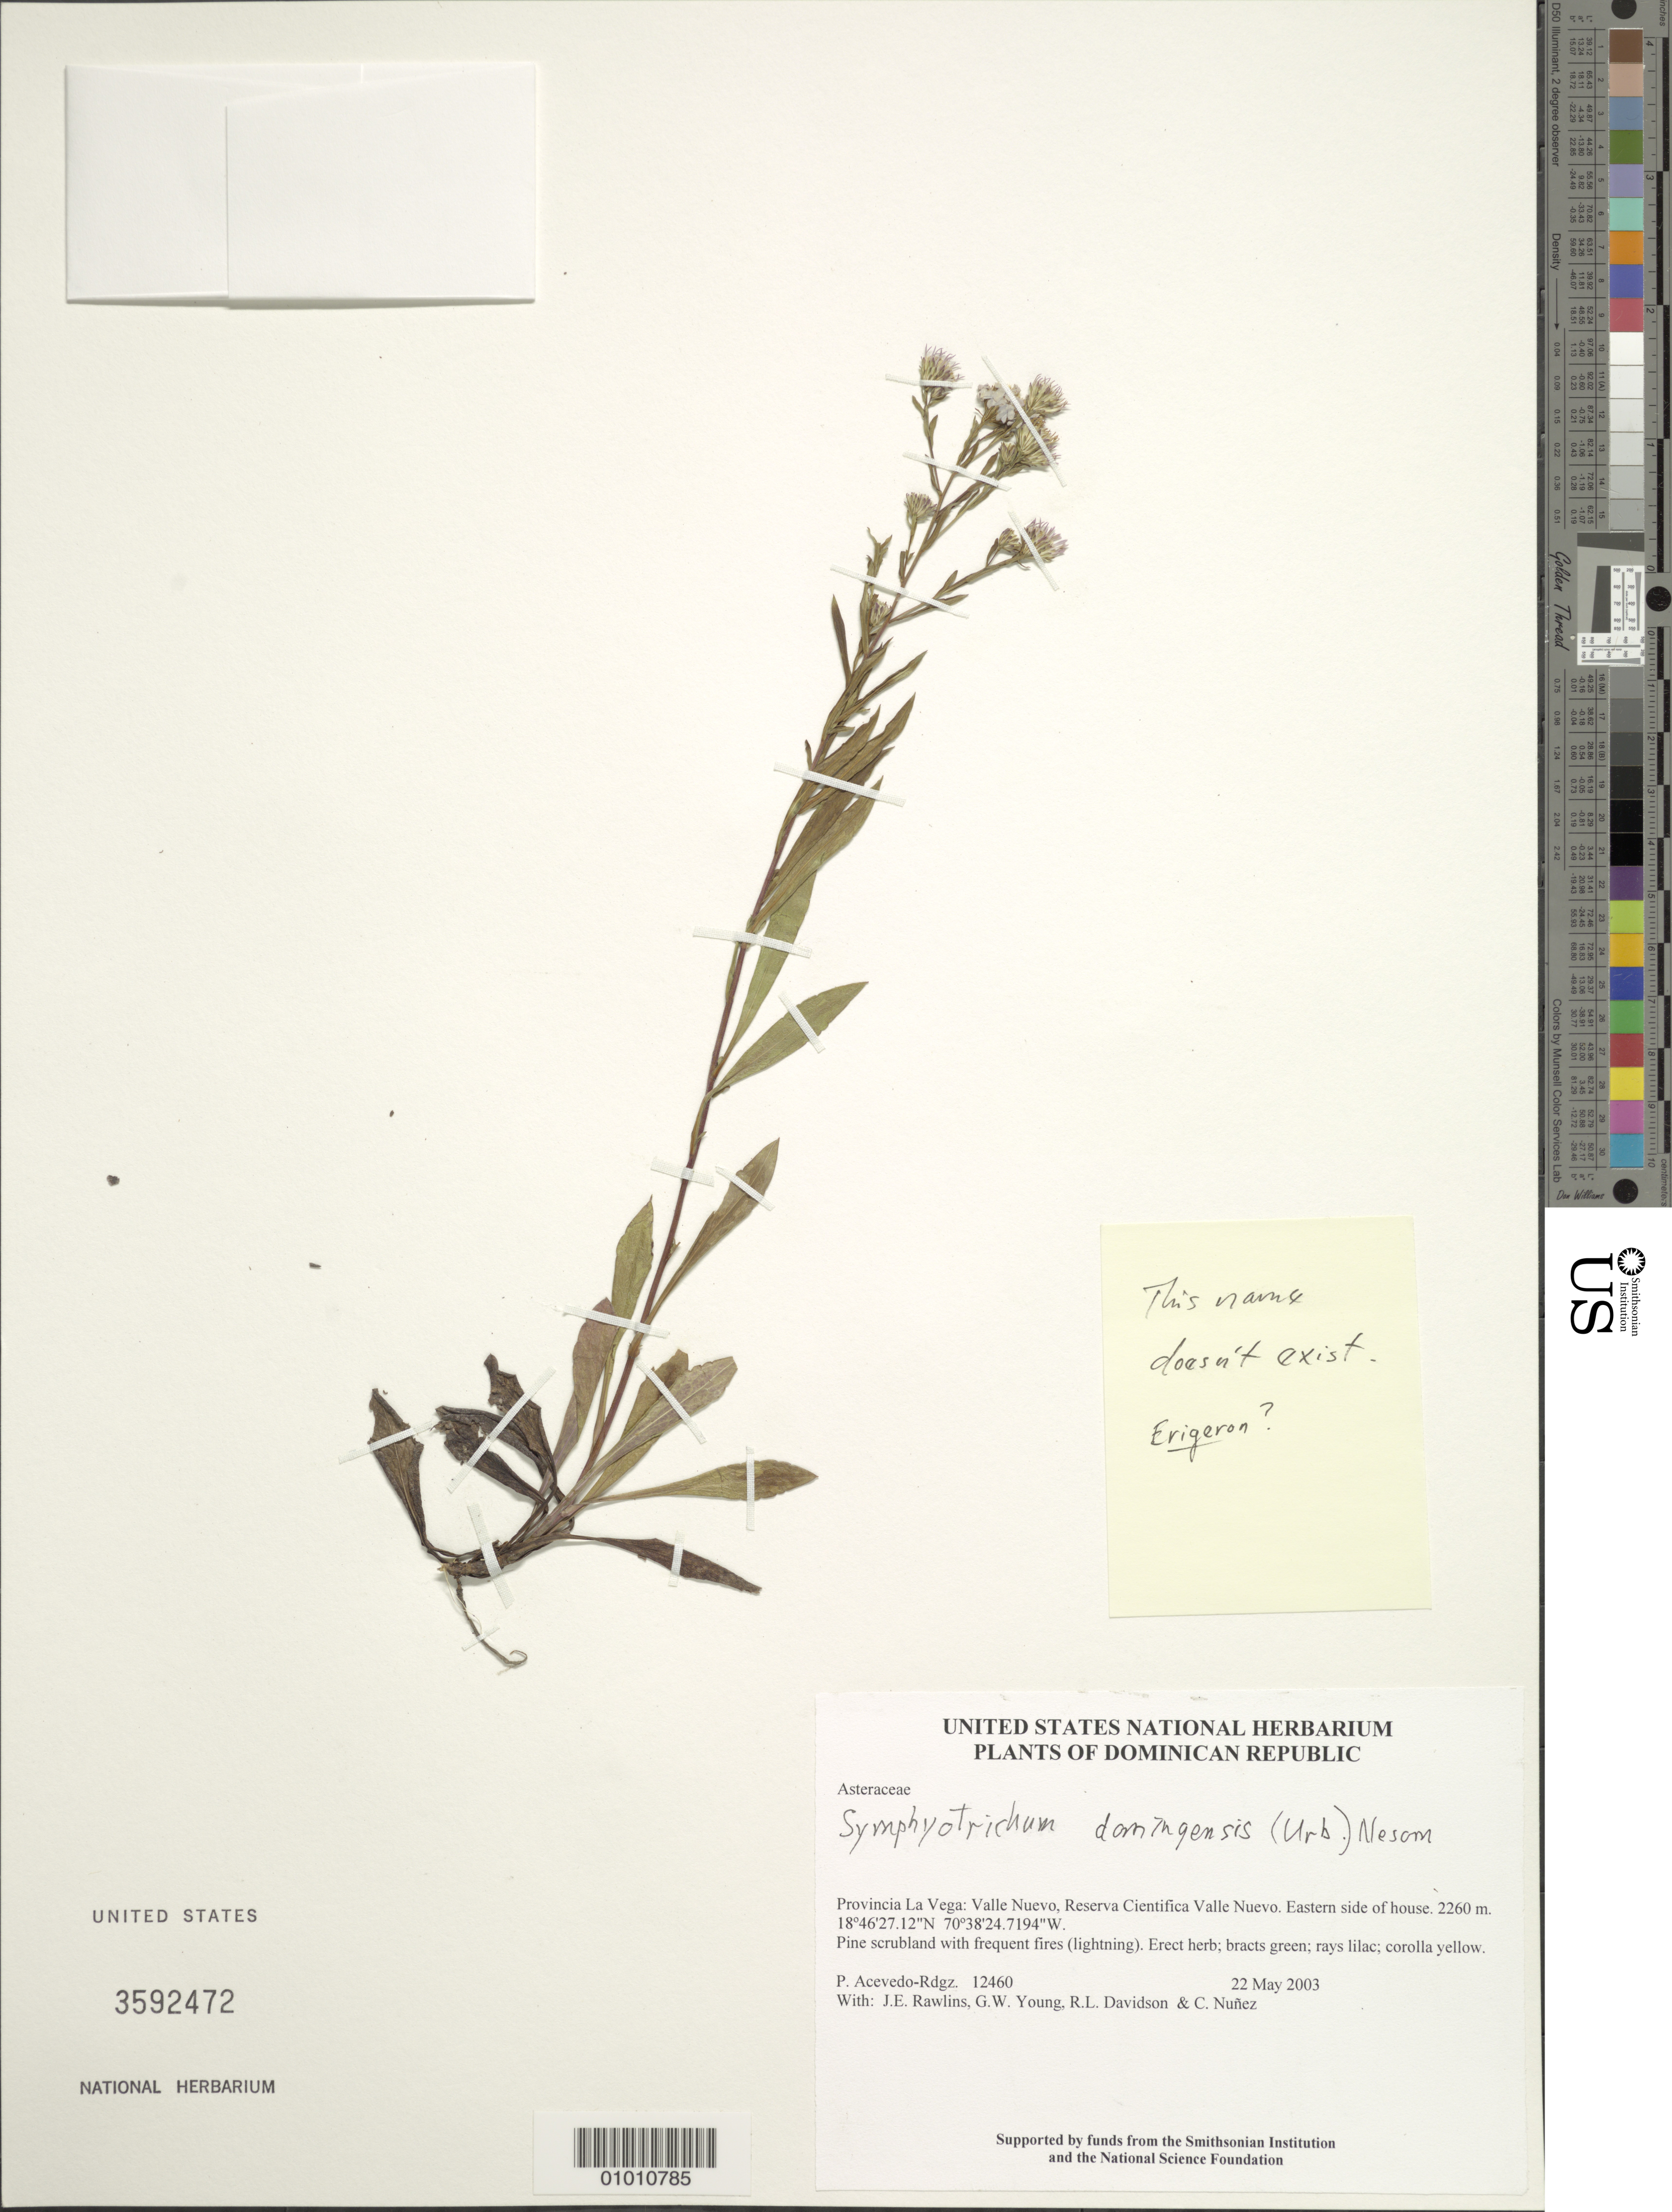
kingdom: Plantae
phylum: Tracheophyta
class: Magnoliopsida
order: Asterales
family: Asteraceae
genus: Erigeron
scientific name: Erigeron domingensis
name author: Urb.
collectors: P. Acevedo-Rodr., J. Rawlins, G. Young, R. Davidson & C. Nunez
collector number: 12460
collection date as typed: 22 May 2003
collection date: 2003-05-22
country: Dominican Republic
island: Hispaniola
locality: Provincia La Vega: Valle Nuevo, Reserva Cientifica Valle Nuevo. Eastern side of house.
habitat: Pine scrubland with frequent fires (lightning).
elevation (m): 2260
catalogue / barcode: US 3592472